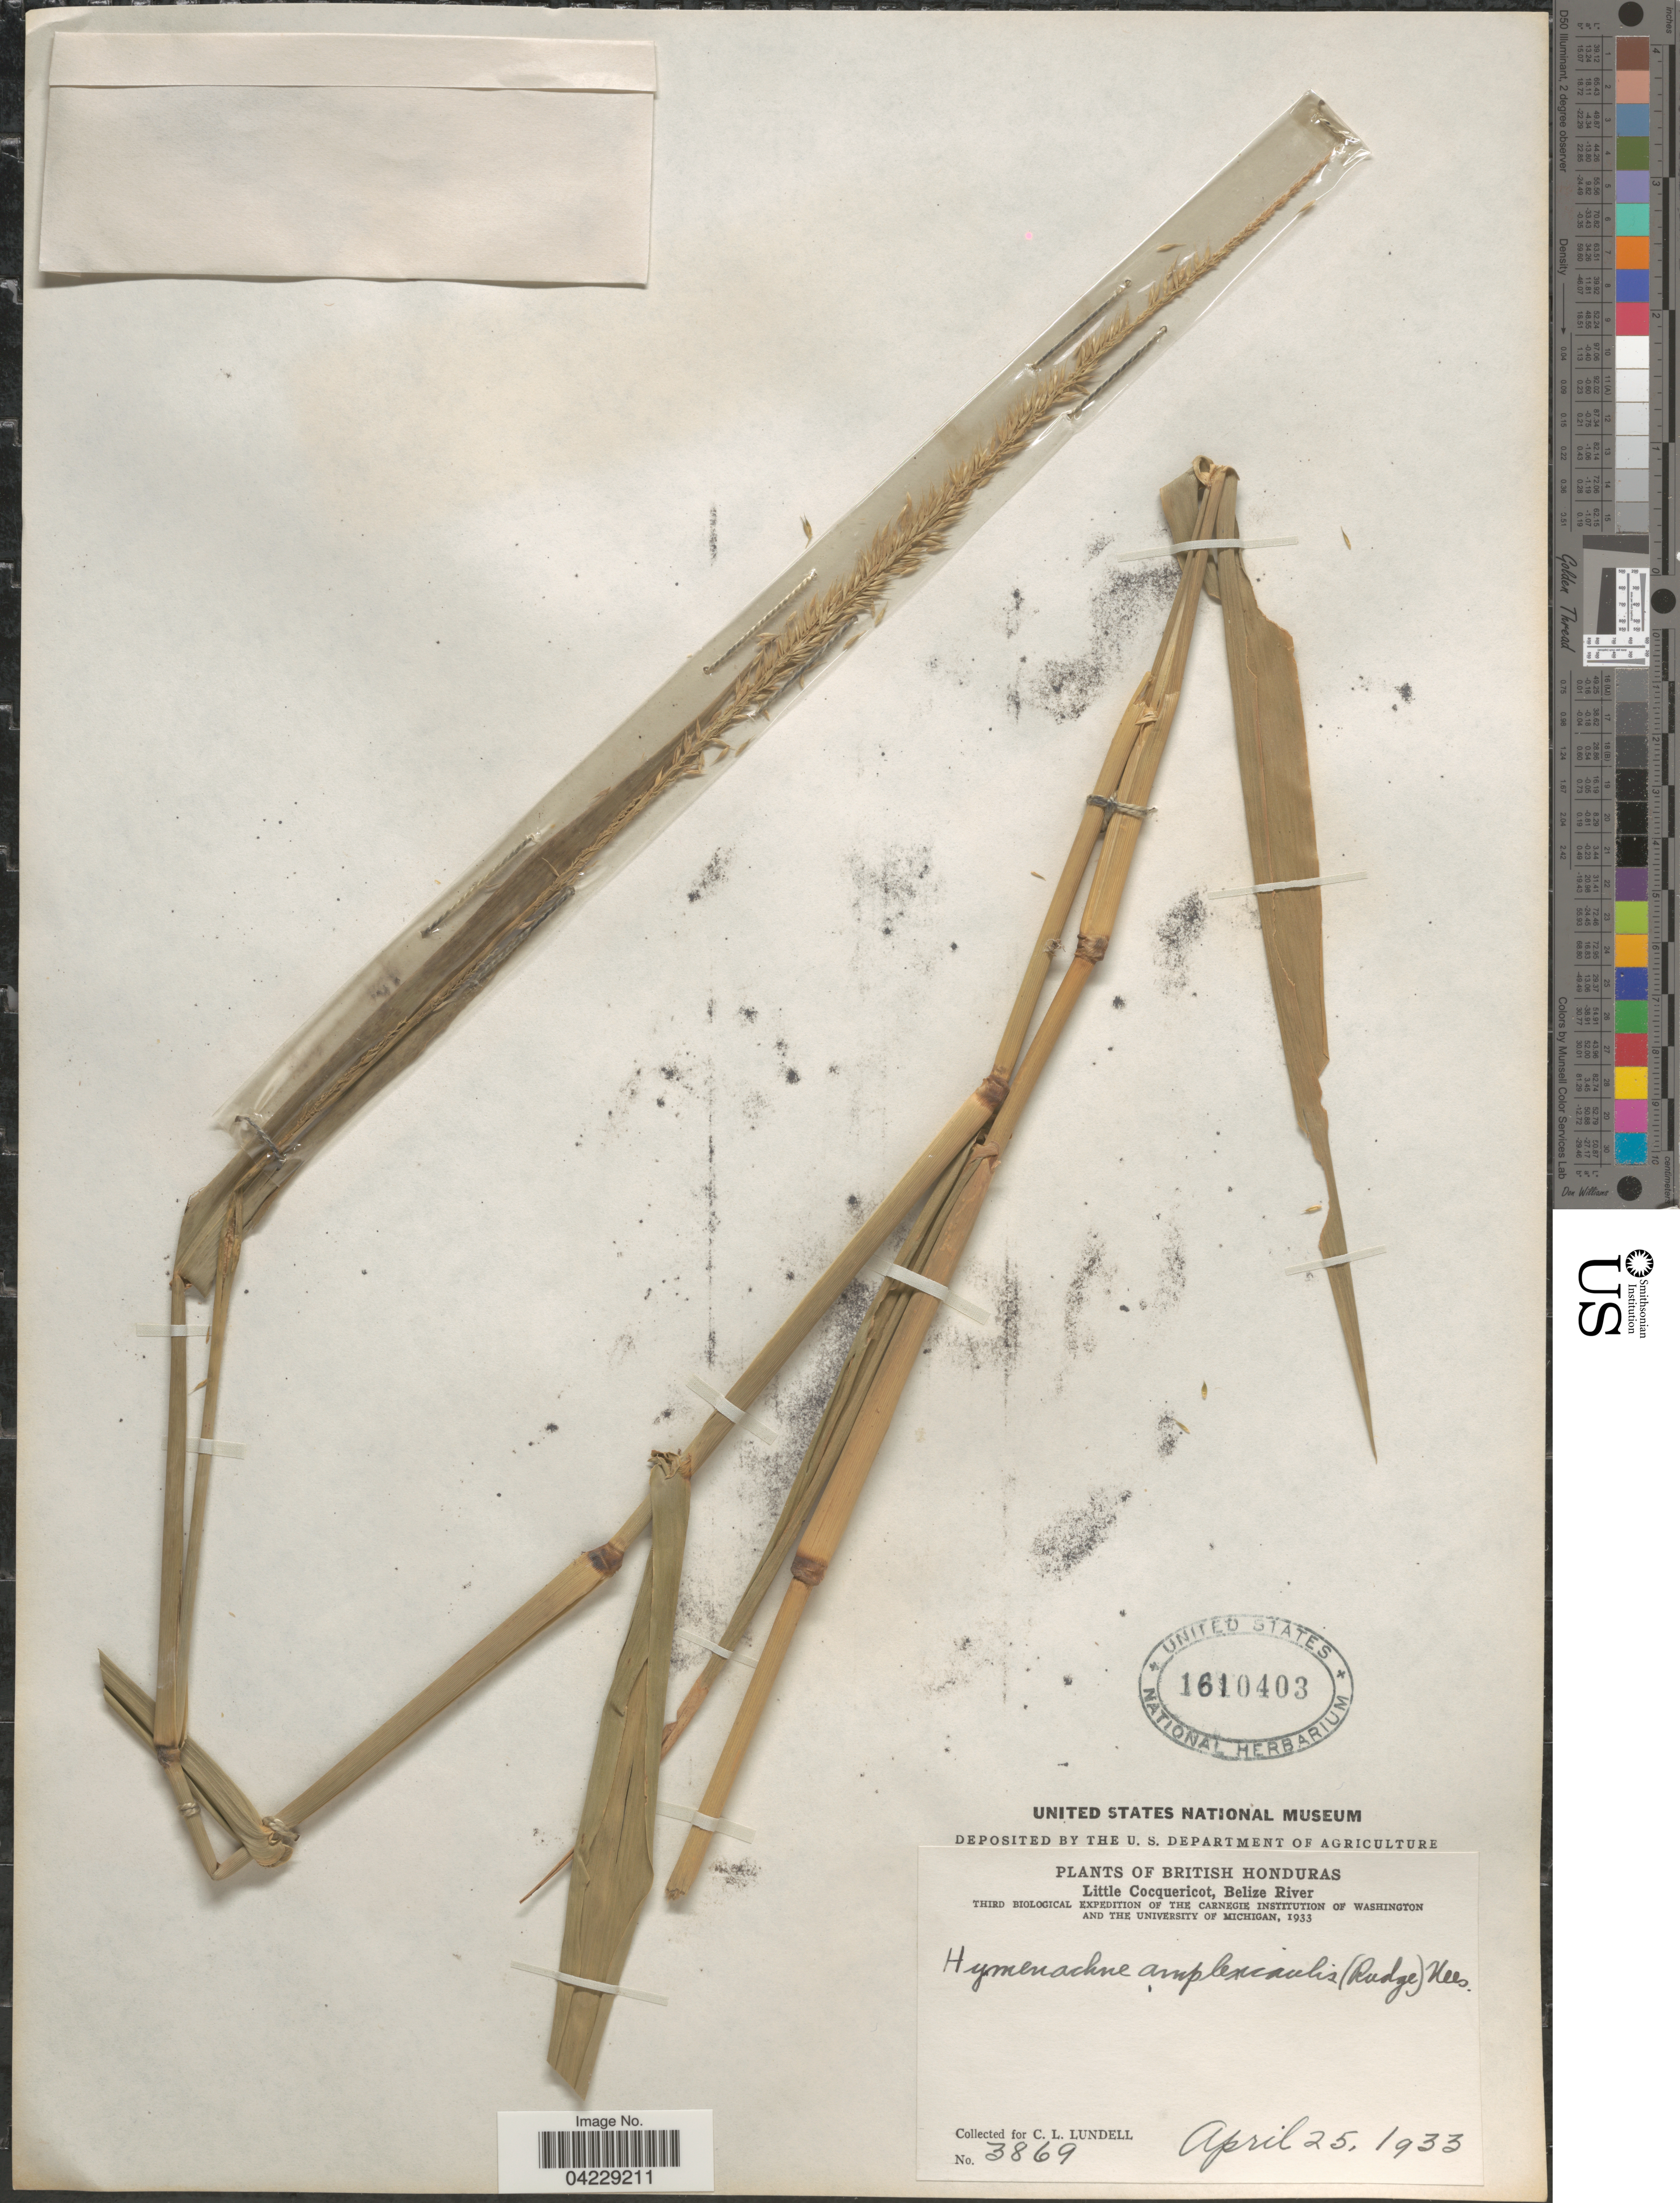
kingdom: Plantae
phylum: Tracheophyta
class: Liliopsida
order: Poales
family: Poaceae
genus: Hymenachne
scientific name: Hymenachne amplexicaulis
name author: (Rudge) Nees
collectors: C. L. Lundell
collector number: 3869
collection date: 1933-04-25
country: Belize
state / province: Belize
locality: British Honduras. Little Cocquericot, Belize River. Third Biological Expedition of the Carnegie Institution of Washington and the University of Michigan, 1933.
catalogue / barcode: US 1610403